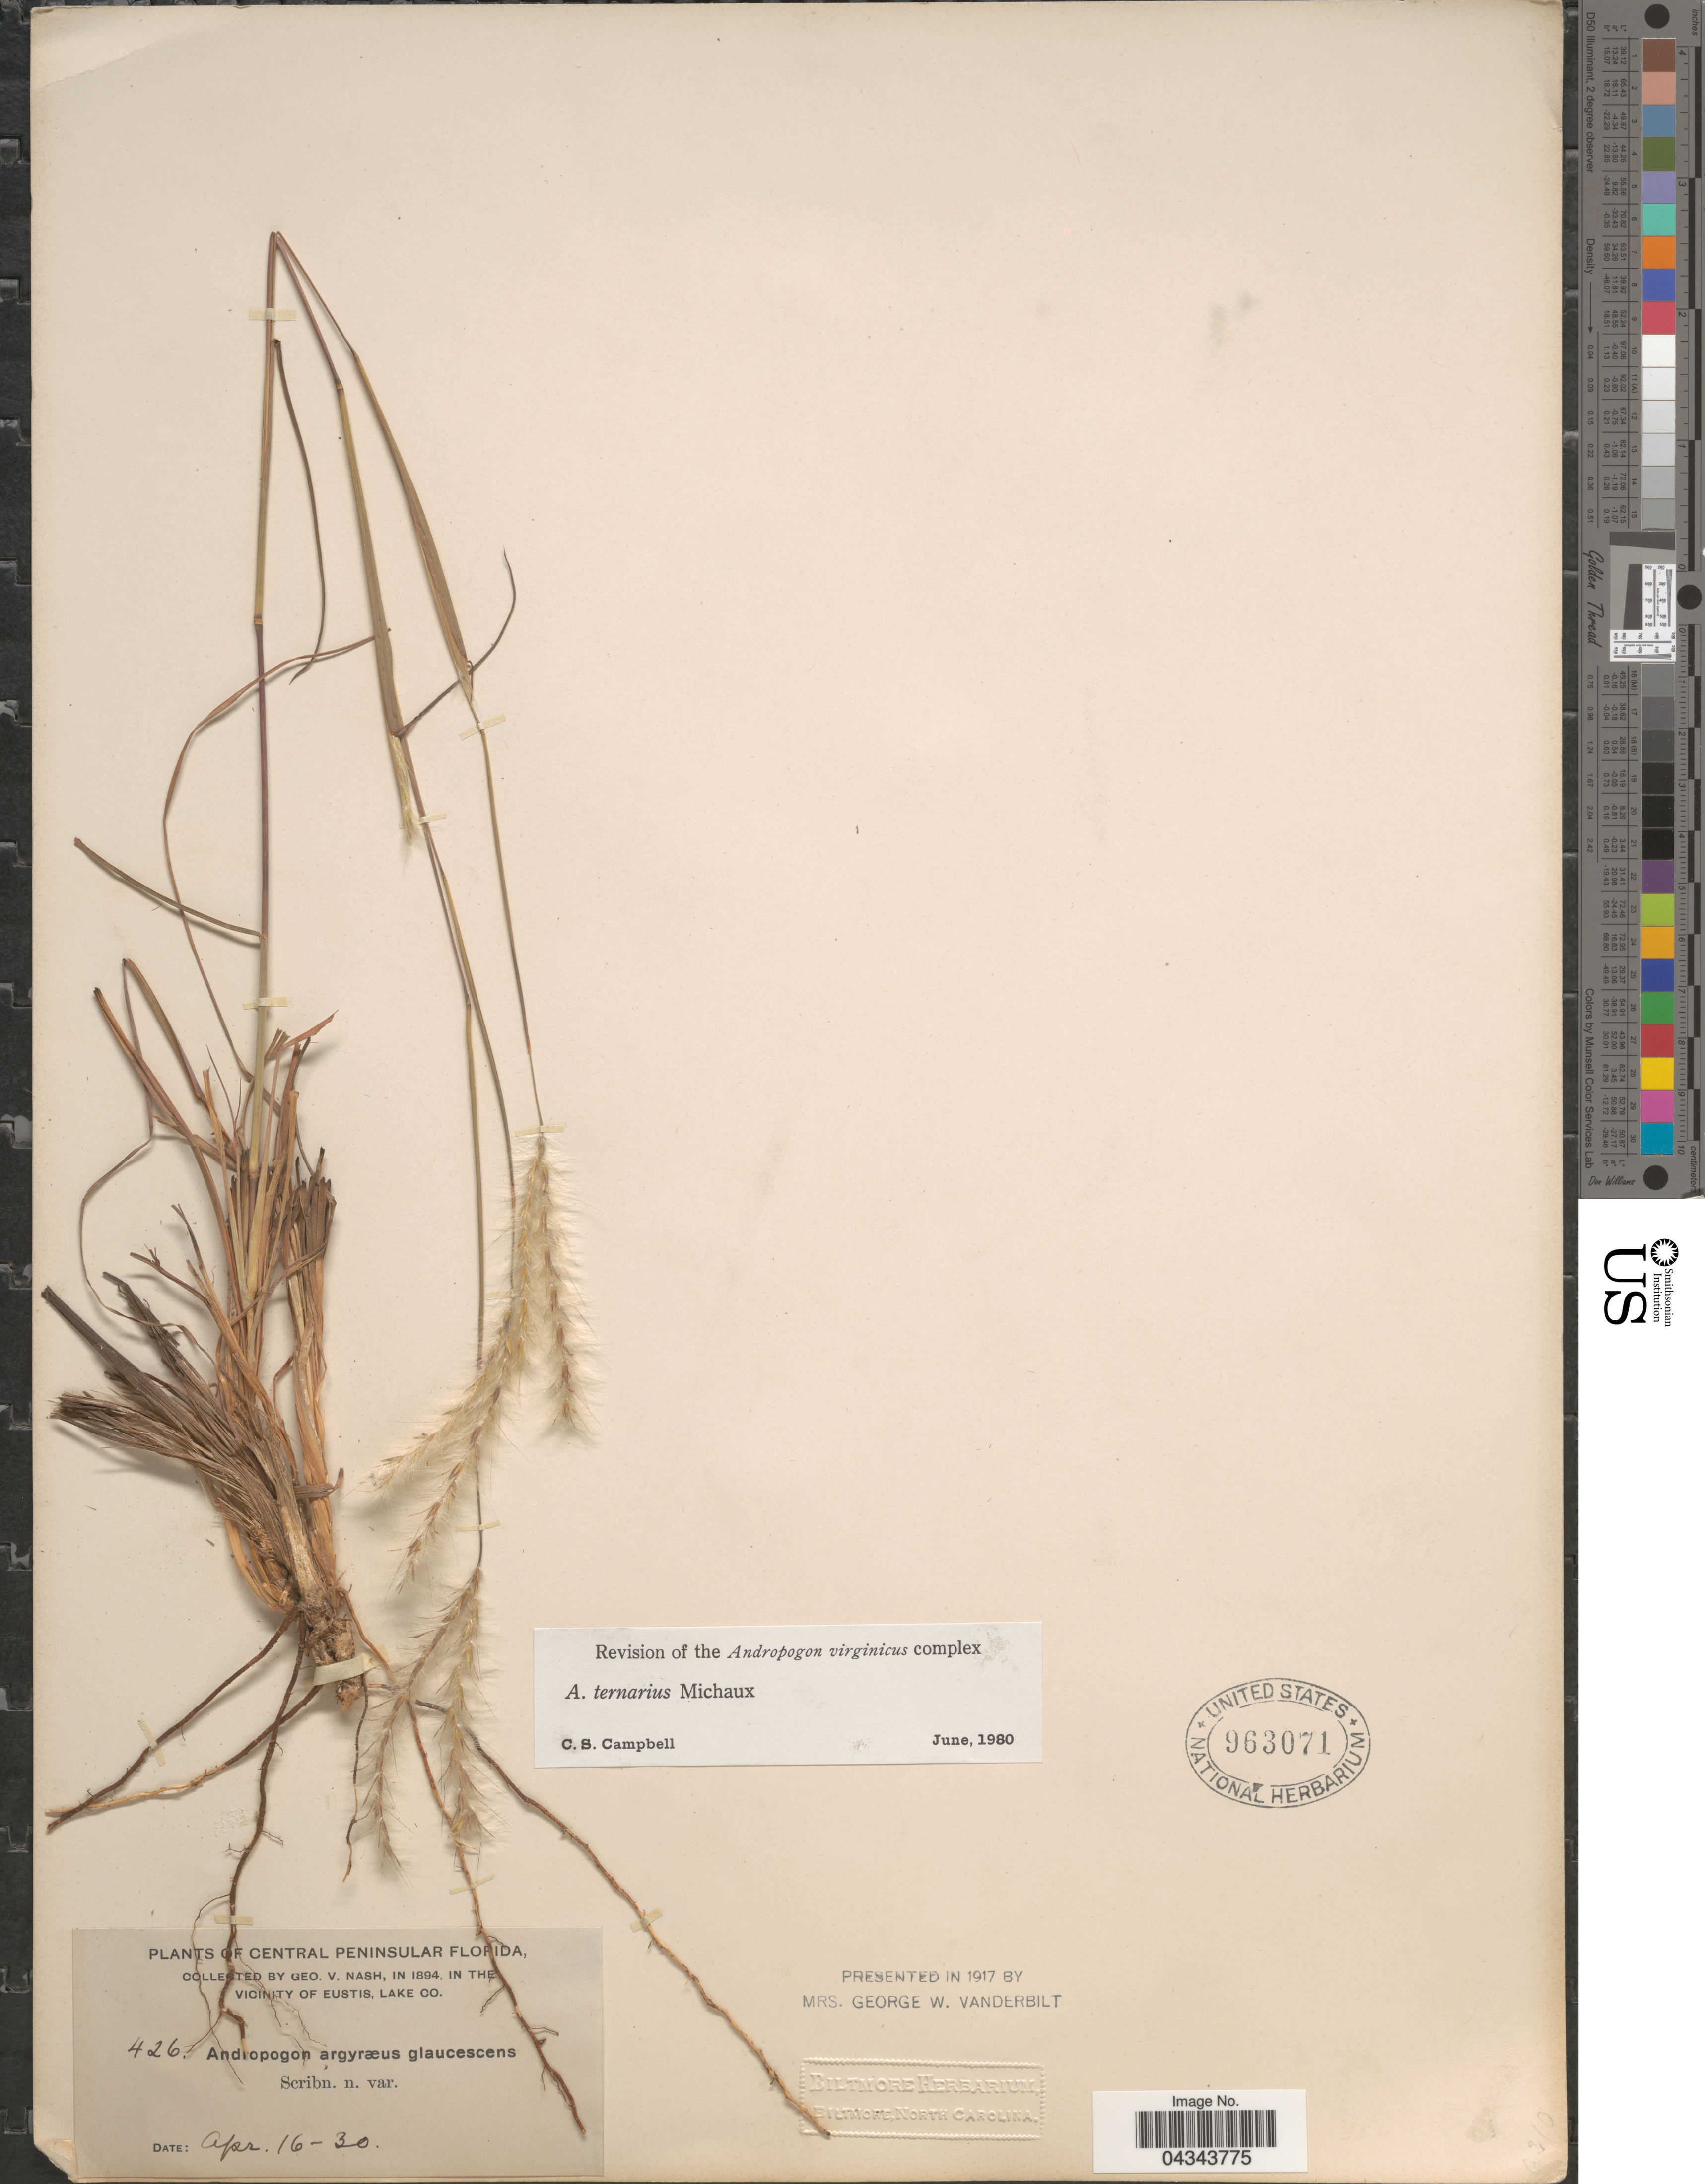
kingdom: Plantae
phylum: Tracheophyta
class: Liliopsida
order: Poales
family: Poaceae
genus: Andropogon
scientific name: Andropogon ternarius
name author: Michx.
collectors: G. V. Nash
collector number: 426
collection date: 1894-04-16/1894-04-30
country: United States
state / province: Florida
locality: Central Peninsular Florida. In the vicinity of Eustis, Lake Co.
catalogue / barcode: US 963071